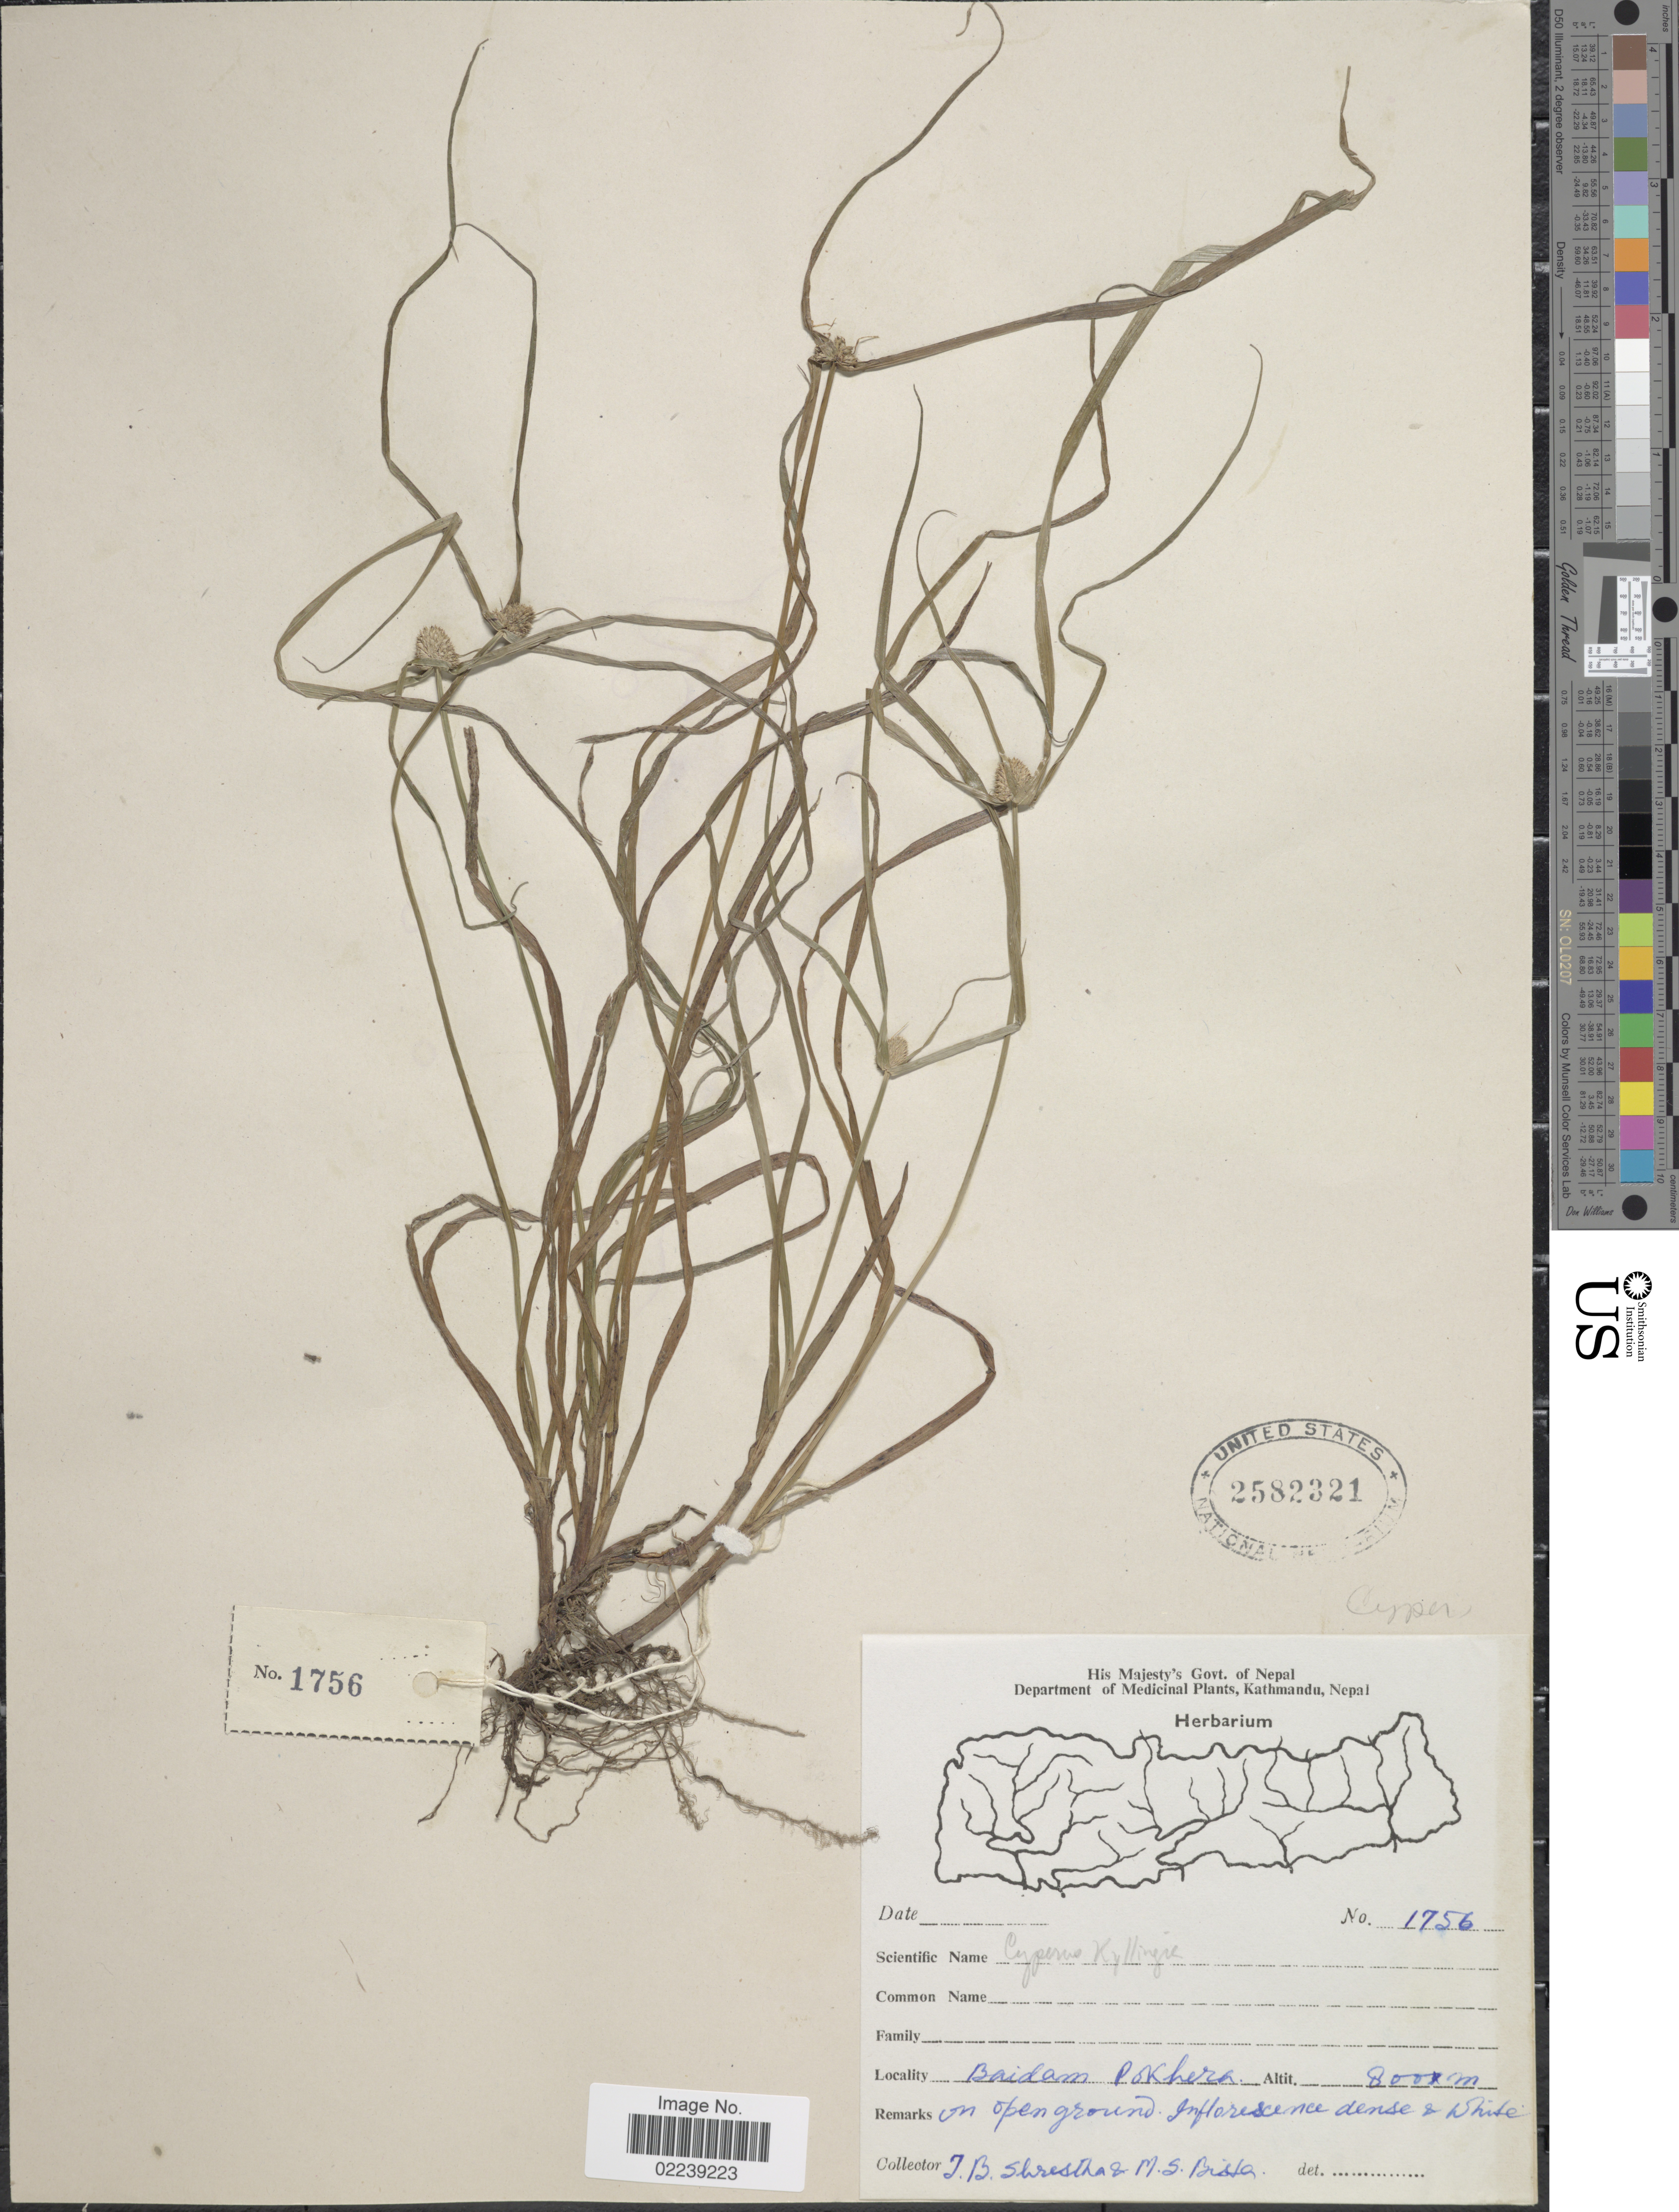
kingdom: Plantae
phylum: Tracheophyta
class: Liliopsida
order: Poales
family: Cyperaceae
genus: Cyperus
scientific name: Cyperus mindorensis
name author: (Steud.) Huygh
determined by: Strong, M. T., (US), Smithsonian Institution - National Museum of Natural History (UNITED STATES)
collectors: T. B. Shrestha & M. Bista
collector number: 1756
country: Nepal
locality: Baidam, Pokhera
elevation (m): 800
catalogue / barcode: US 2582321